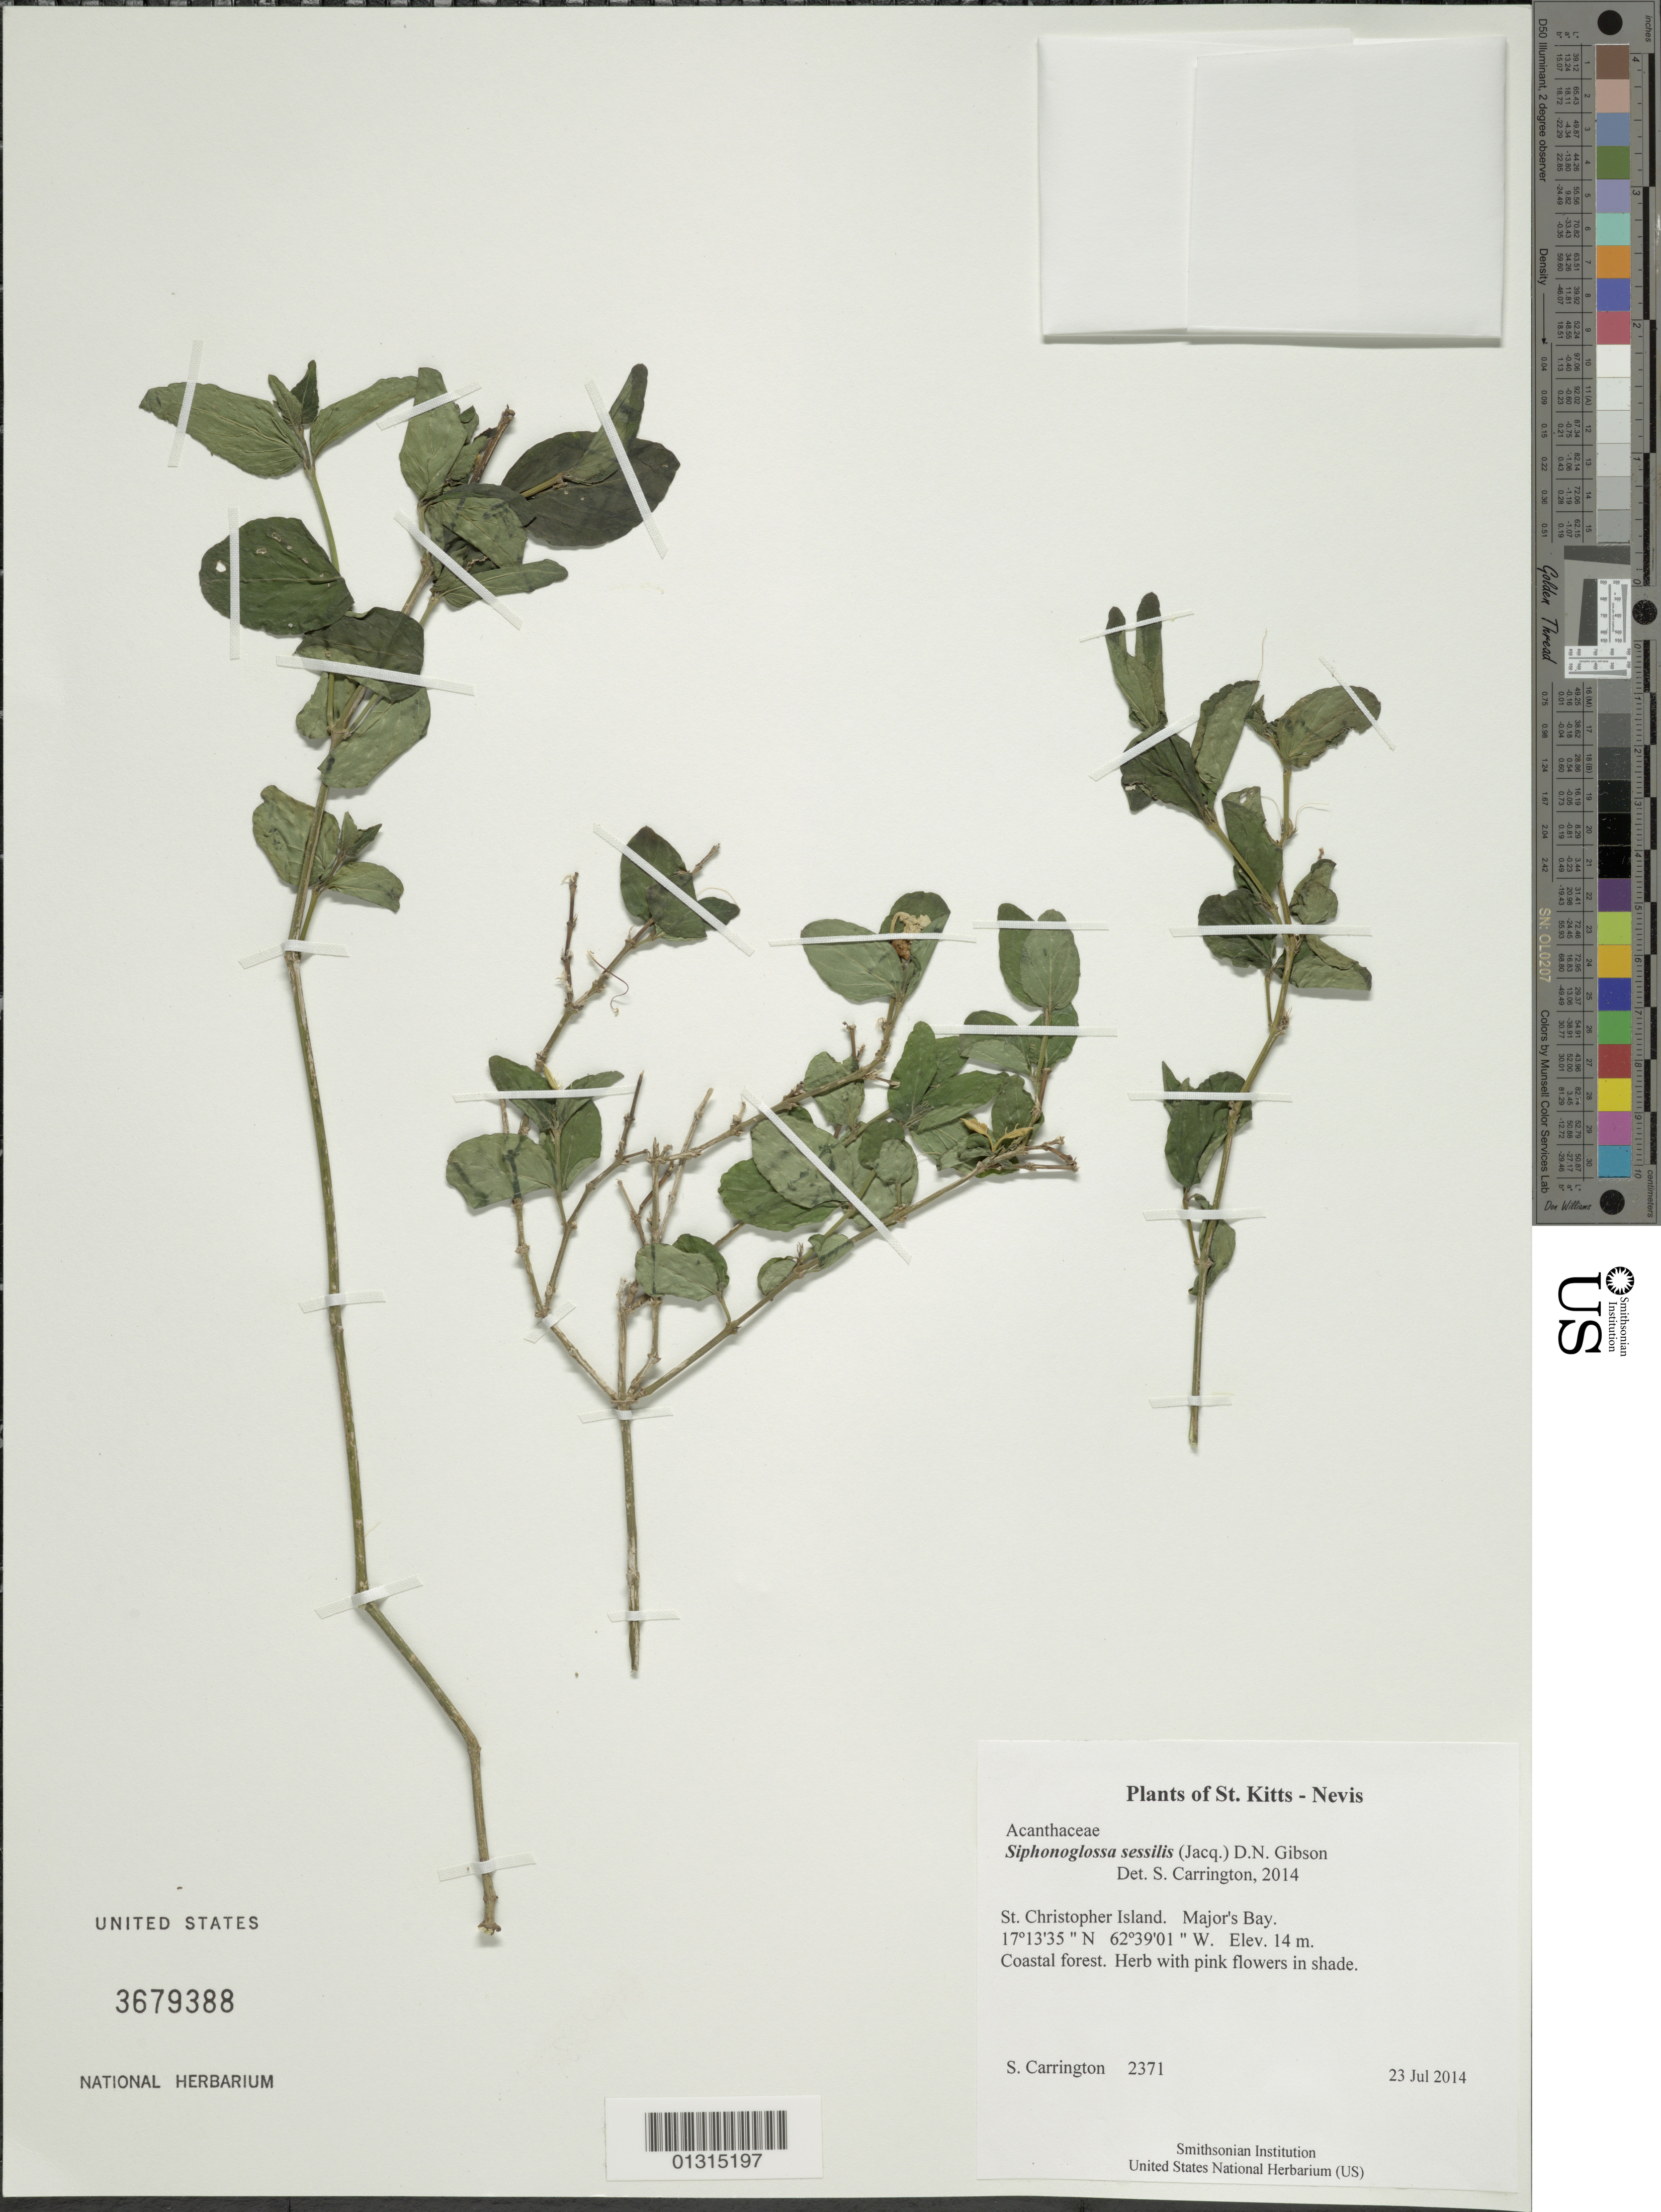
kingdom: Plantae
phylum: Tracheophyta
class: Magnoliopsida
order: Lamiales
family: Acanthaceae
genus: Siphonoglossa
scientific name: Siphonoglossa sessilis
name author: (Jacq.) D.N. Gibson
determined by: Carrington, C. M. S.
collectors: C. M. S. Carrington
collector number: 2371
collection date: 2014-07-23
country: St. Christopher-Nevis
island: St. Christopher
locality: Major's Bay.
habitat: Coastal forest.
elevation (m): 14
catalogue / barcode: US 3679388